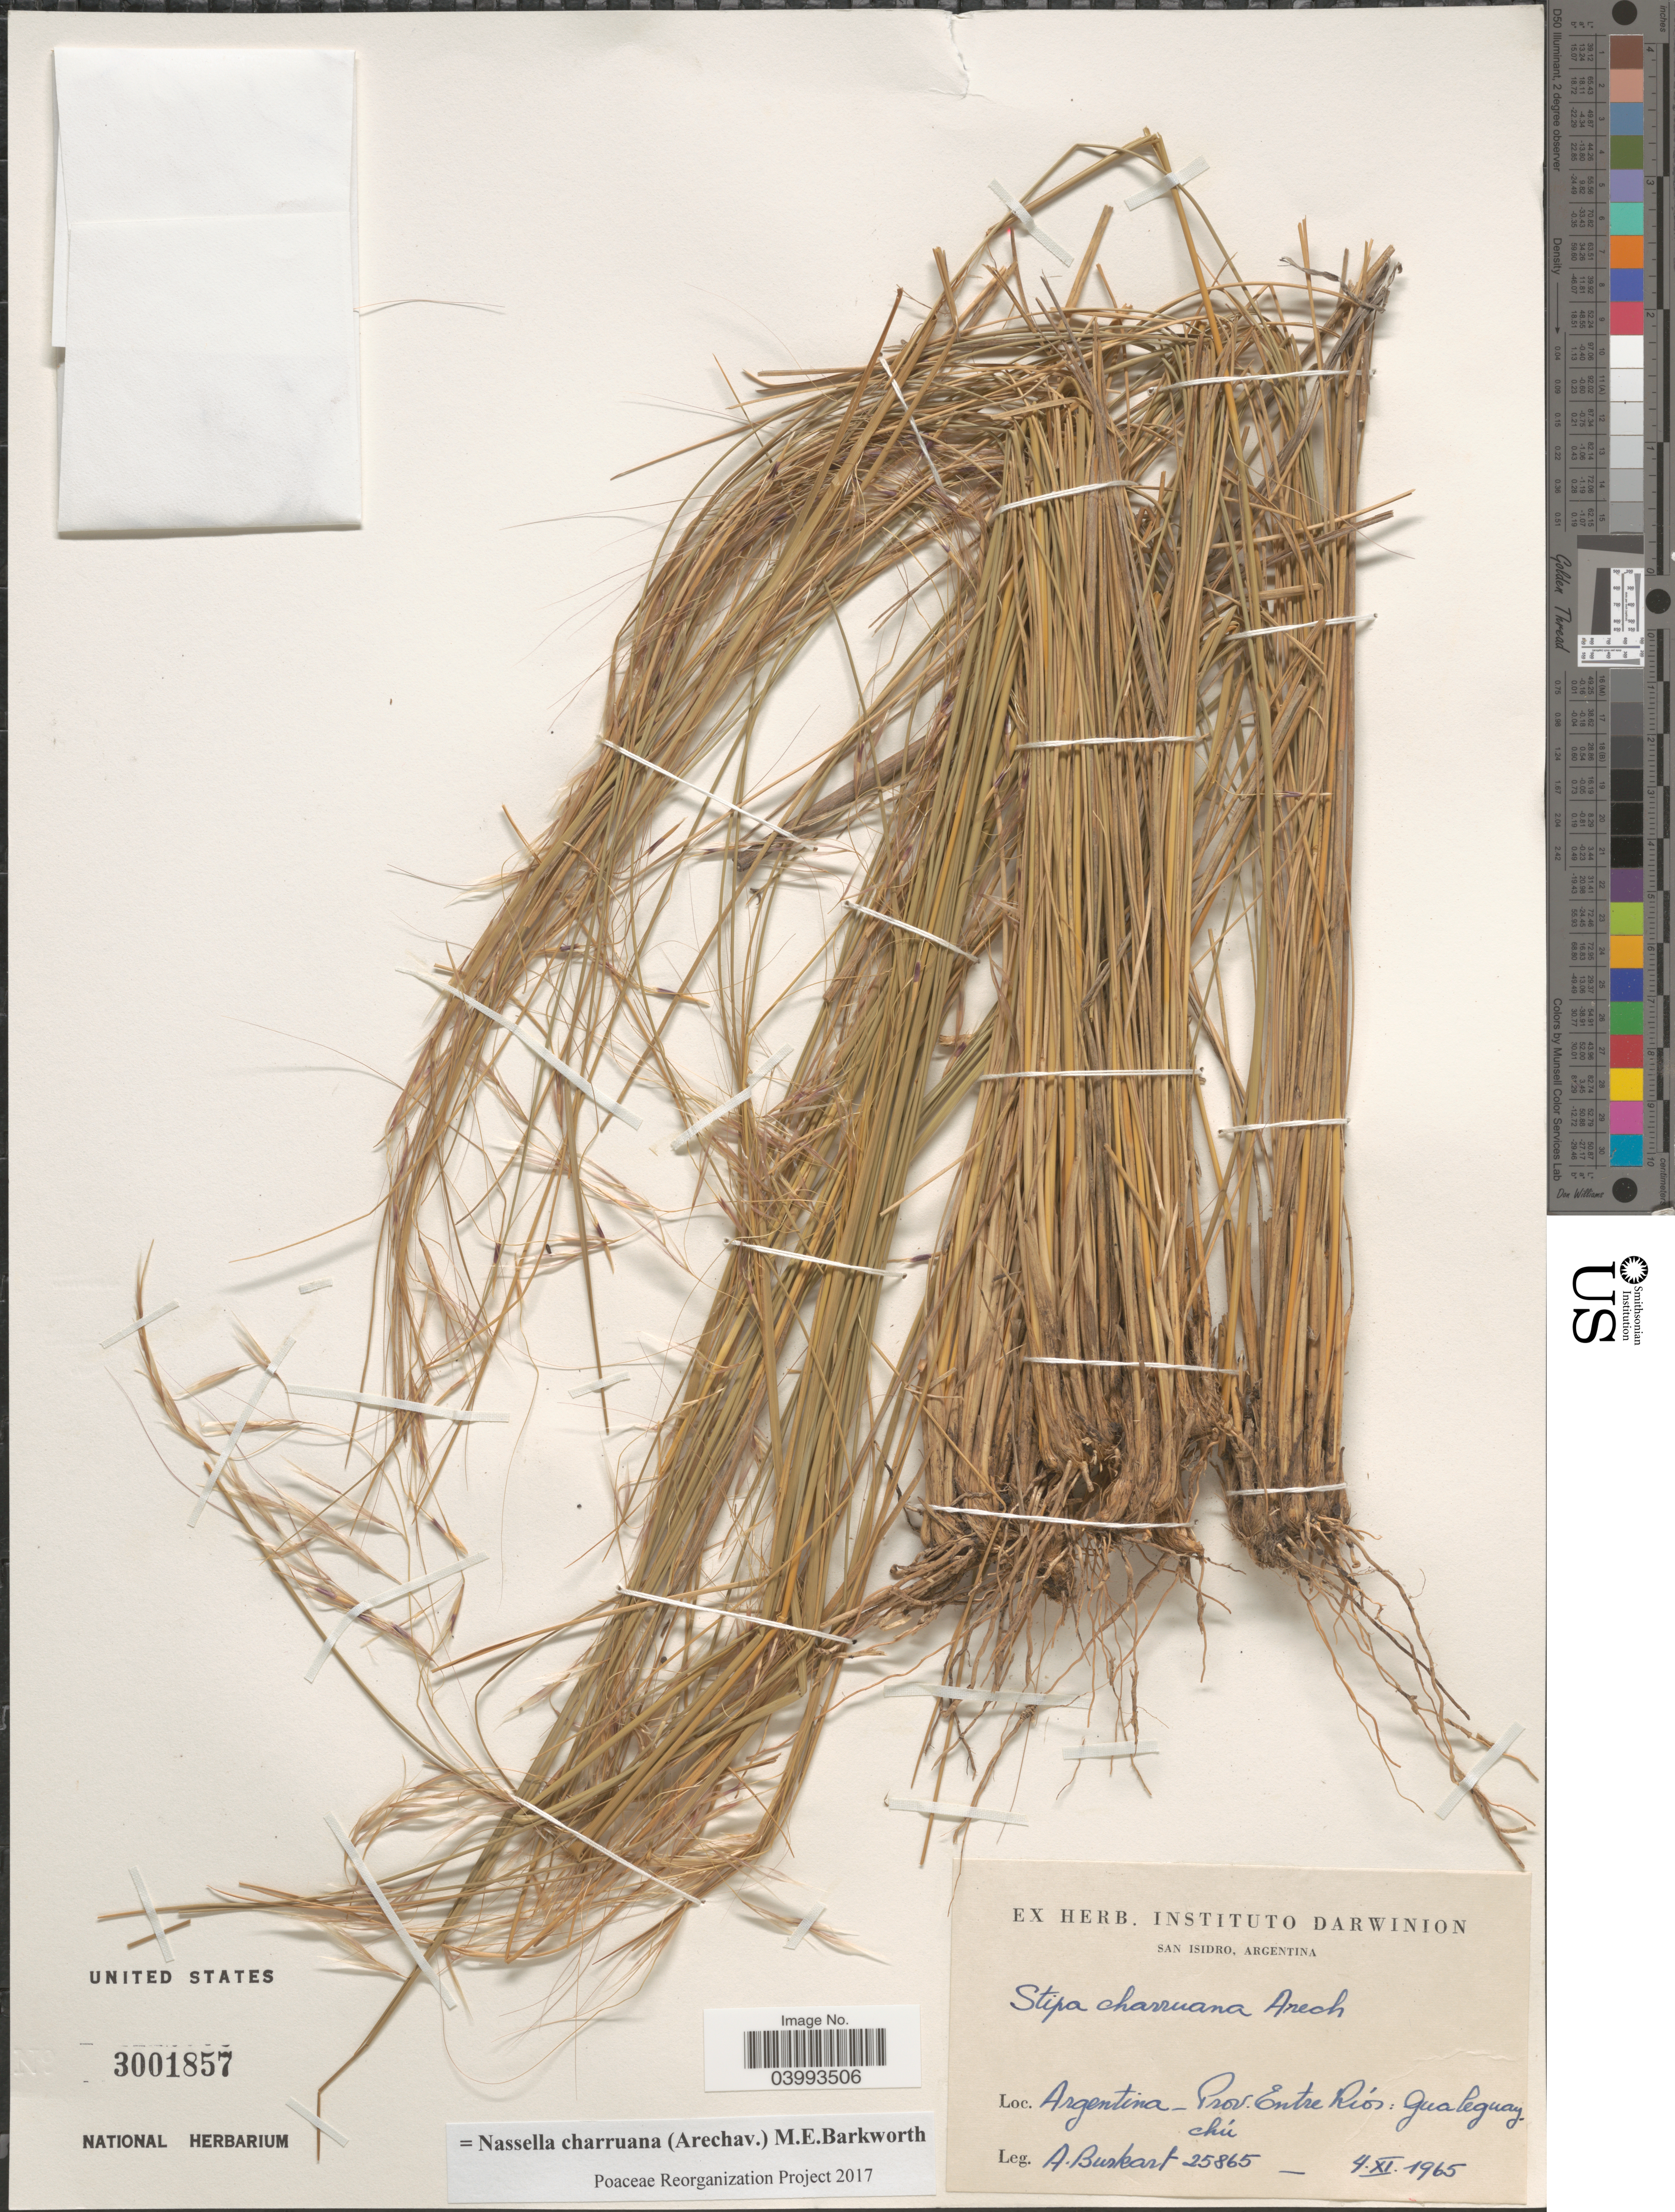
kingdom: Plantae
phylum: Tracheophyta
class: Liliopsida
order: Poales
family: Poaceae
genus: Nassella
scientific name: Nassella charruana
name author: (Arechav.) Barkworth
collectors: A. E. Burkart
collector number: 25865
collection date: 1965-11-04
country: Argentina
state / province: Entre Rios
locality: Gualeguaychú.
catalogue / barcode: US 3001857